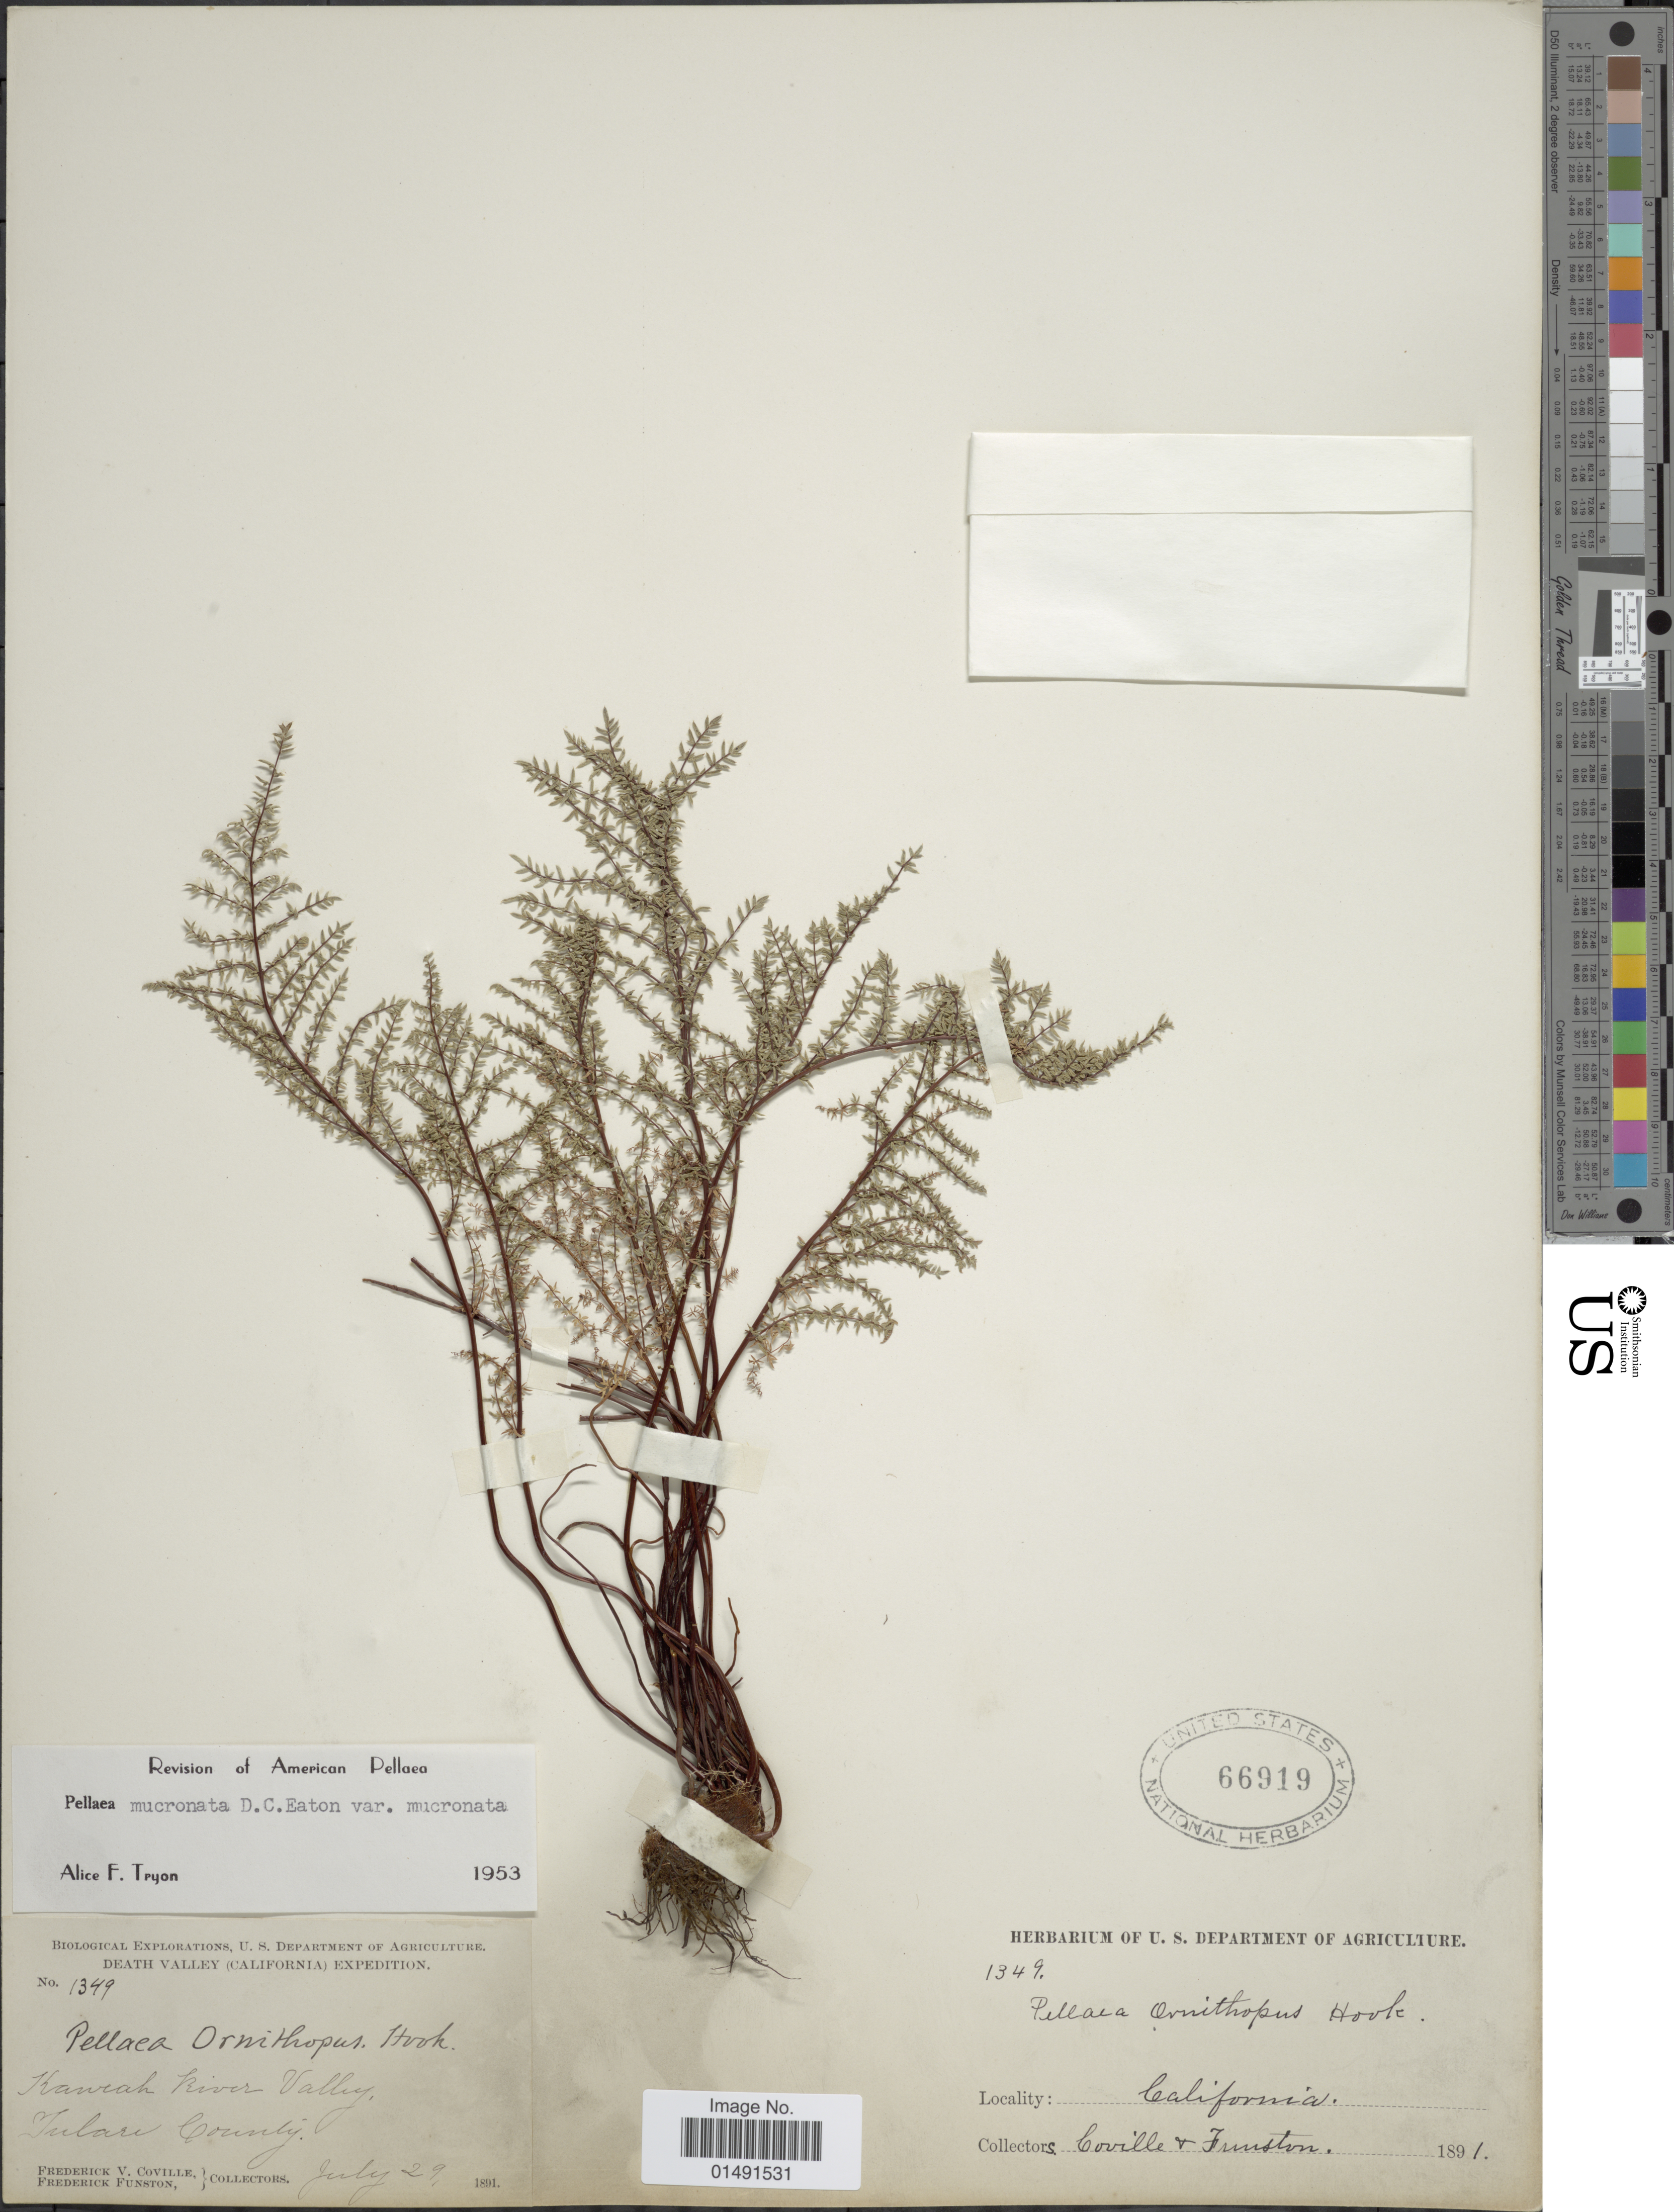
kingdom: Plantae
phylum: Tracheophyta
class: Polypodiopsida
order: Polypodiales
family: Pteridaceae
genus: Pellaea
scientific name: Pellaea mucronata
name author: (D.C. Eaton) D.C. Eaton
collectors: F. V. Coville & F. Funston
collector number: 1349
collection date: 1891-07-29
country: United States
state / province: California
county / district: Tulare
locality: Kanrah River Valley, Tulare County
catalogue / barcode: US 66919